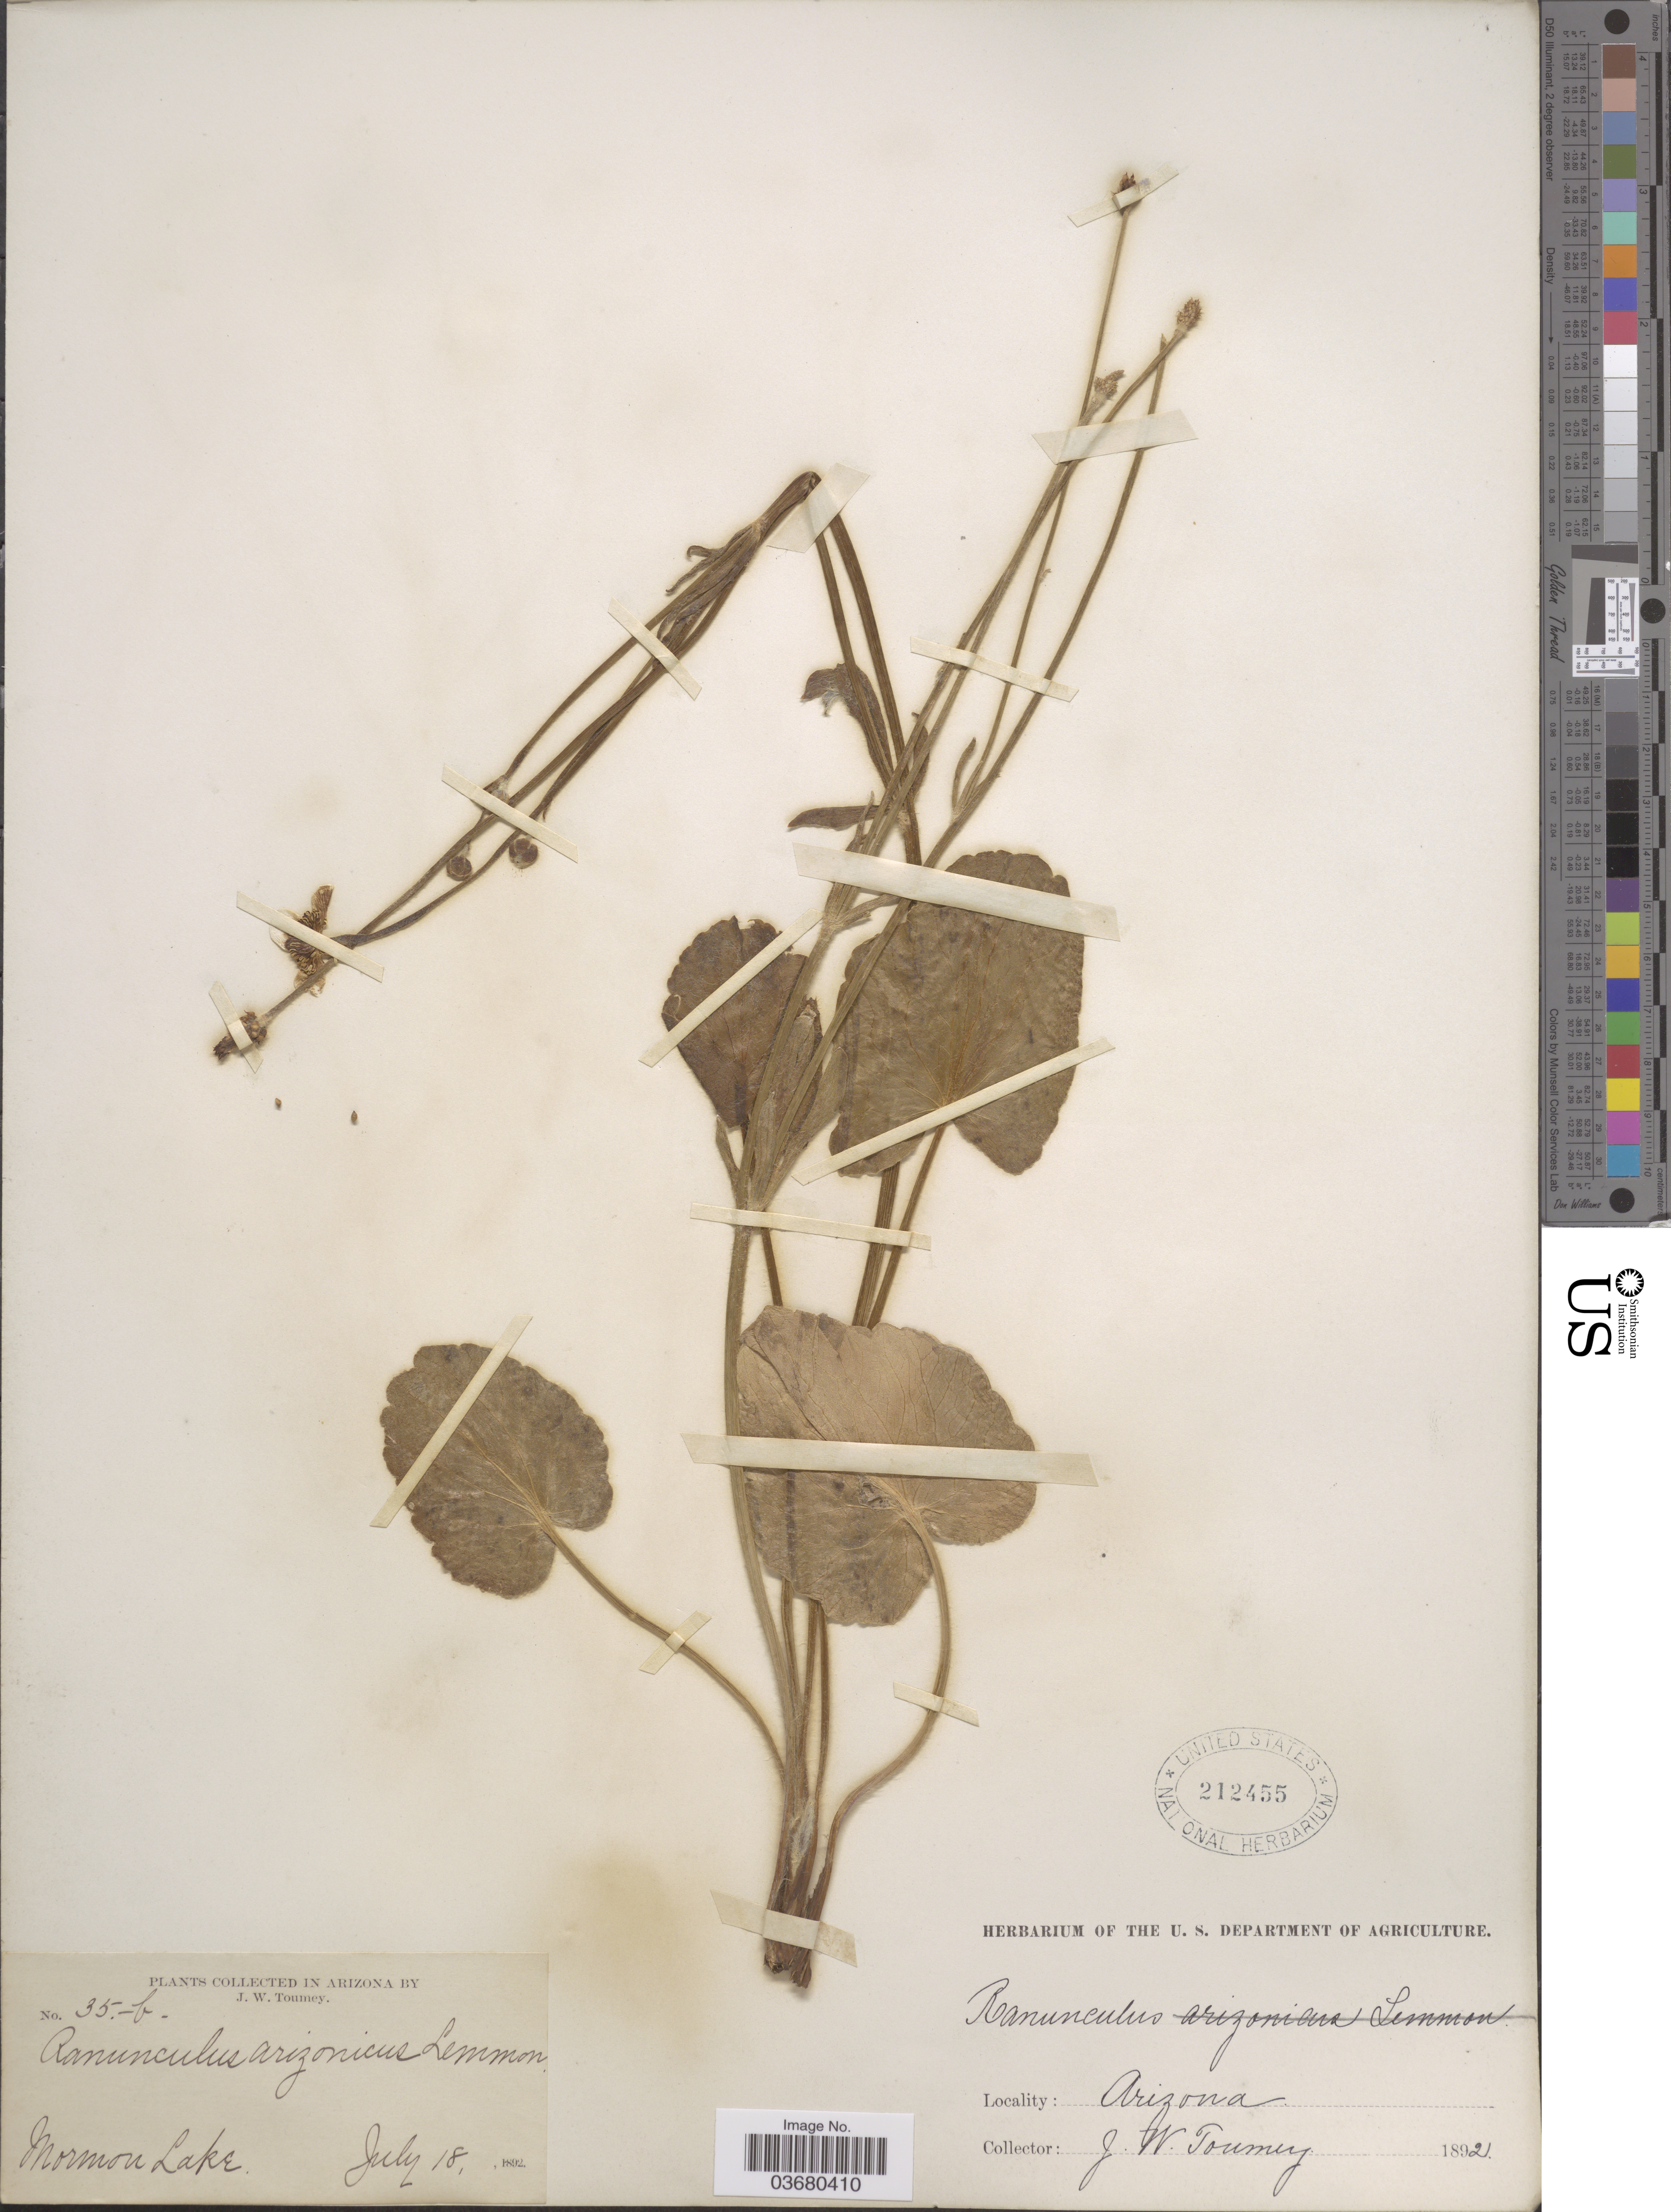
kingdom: Plantae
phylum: Tracheophyta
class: Magnoliopsida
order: Ranunculales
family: Ranunculaceae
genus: Ranunculus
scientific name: Ranunculus cardiophyllus var. subsagittatus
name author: (A. Gray) L.D. Benson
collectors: J. W. Toumey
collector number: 35-b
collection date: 1892-07-18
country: United States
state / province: Arizona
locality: Mormon Lake.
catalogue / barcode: US 212455